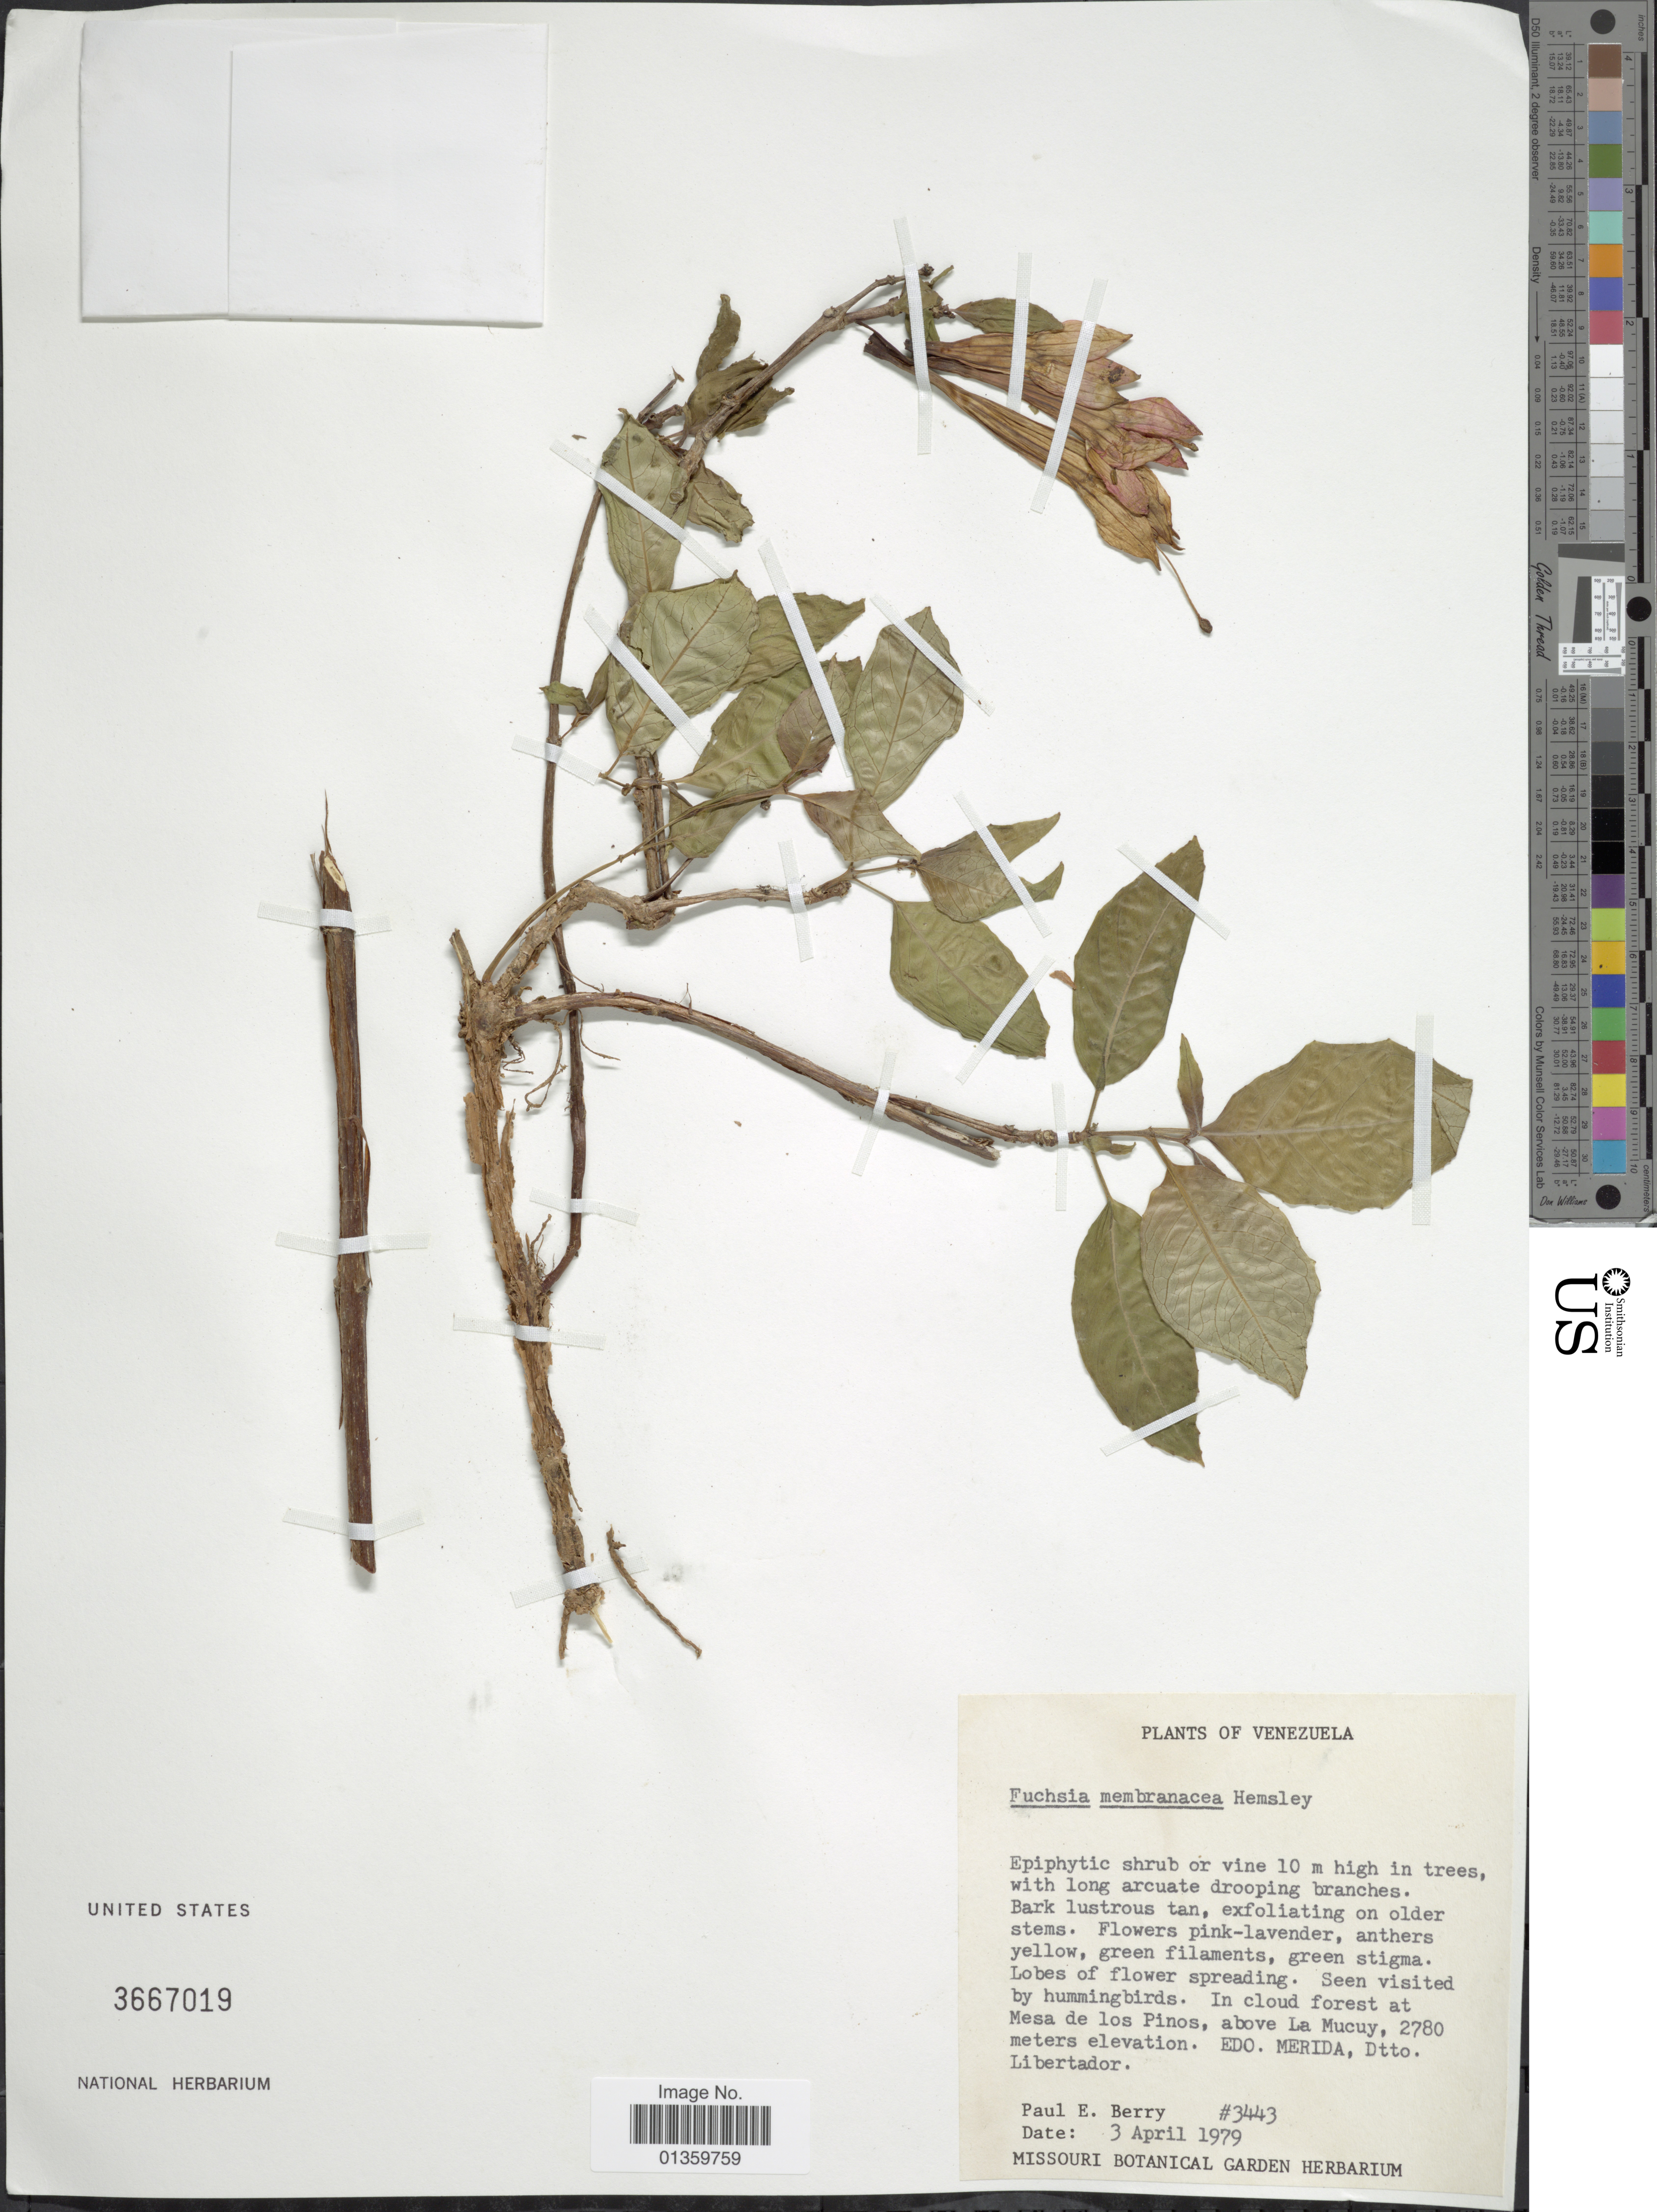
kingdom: Plantae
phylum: Tracheophyta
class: Magnoliopsida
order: Myrtales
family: Onagraceae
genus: Fuchsia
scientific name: Fuchsia membranacea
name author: Hemsl.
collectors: P. E. Berry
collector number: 3443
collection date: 1979-04-03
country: Venezuela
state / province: Mérida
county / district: Libertador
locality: In cloud forest at Mesa de los Pinos, above La Mucuy, Dtto. Libertador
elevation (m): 2780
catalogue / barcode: US 3667019